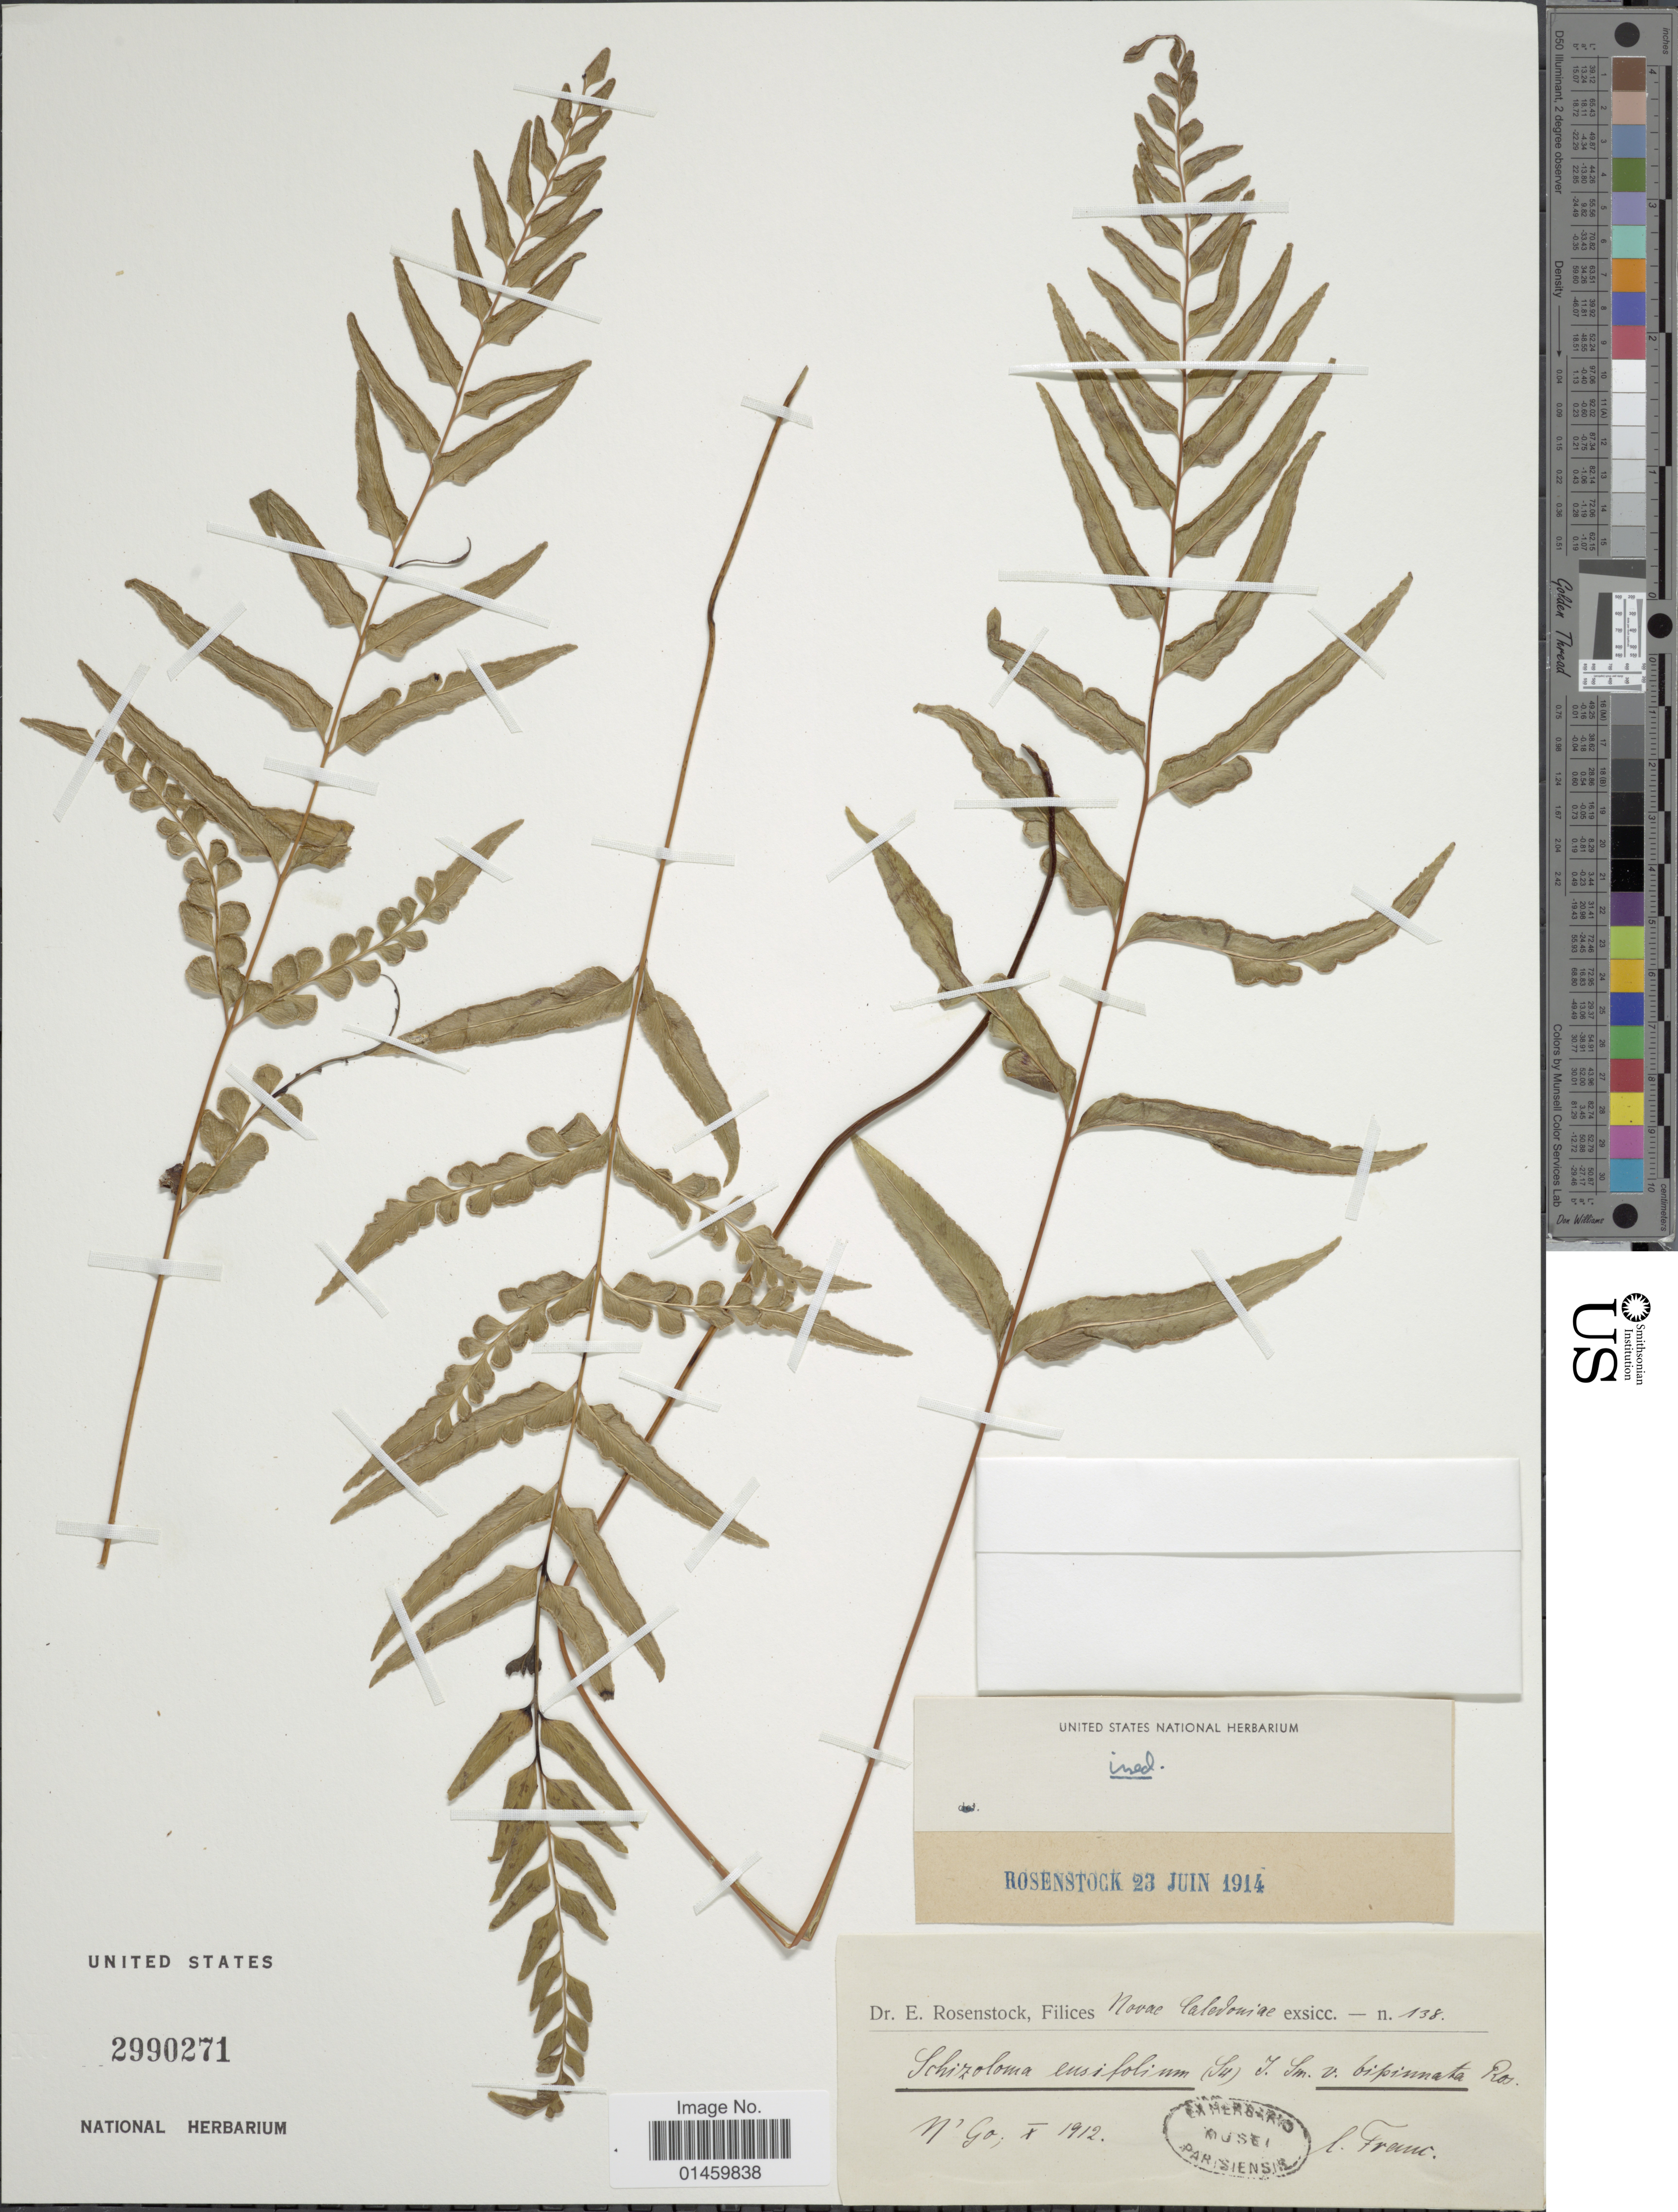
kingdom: Plantae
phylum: Tracheophyta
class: Polypodiopsida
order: Polypodiales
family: Lindsaeaceae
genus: Lindsaea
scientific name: Lindsaea ensifolia subsp. ensifolia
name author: Sw.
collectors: Franc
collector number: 138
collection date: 1912-10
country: New Caledonia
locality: Filices Novae Caledoniae. N' Go.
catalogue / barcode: US 2990271